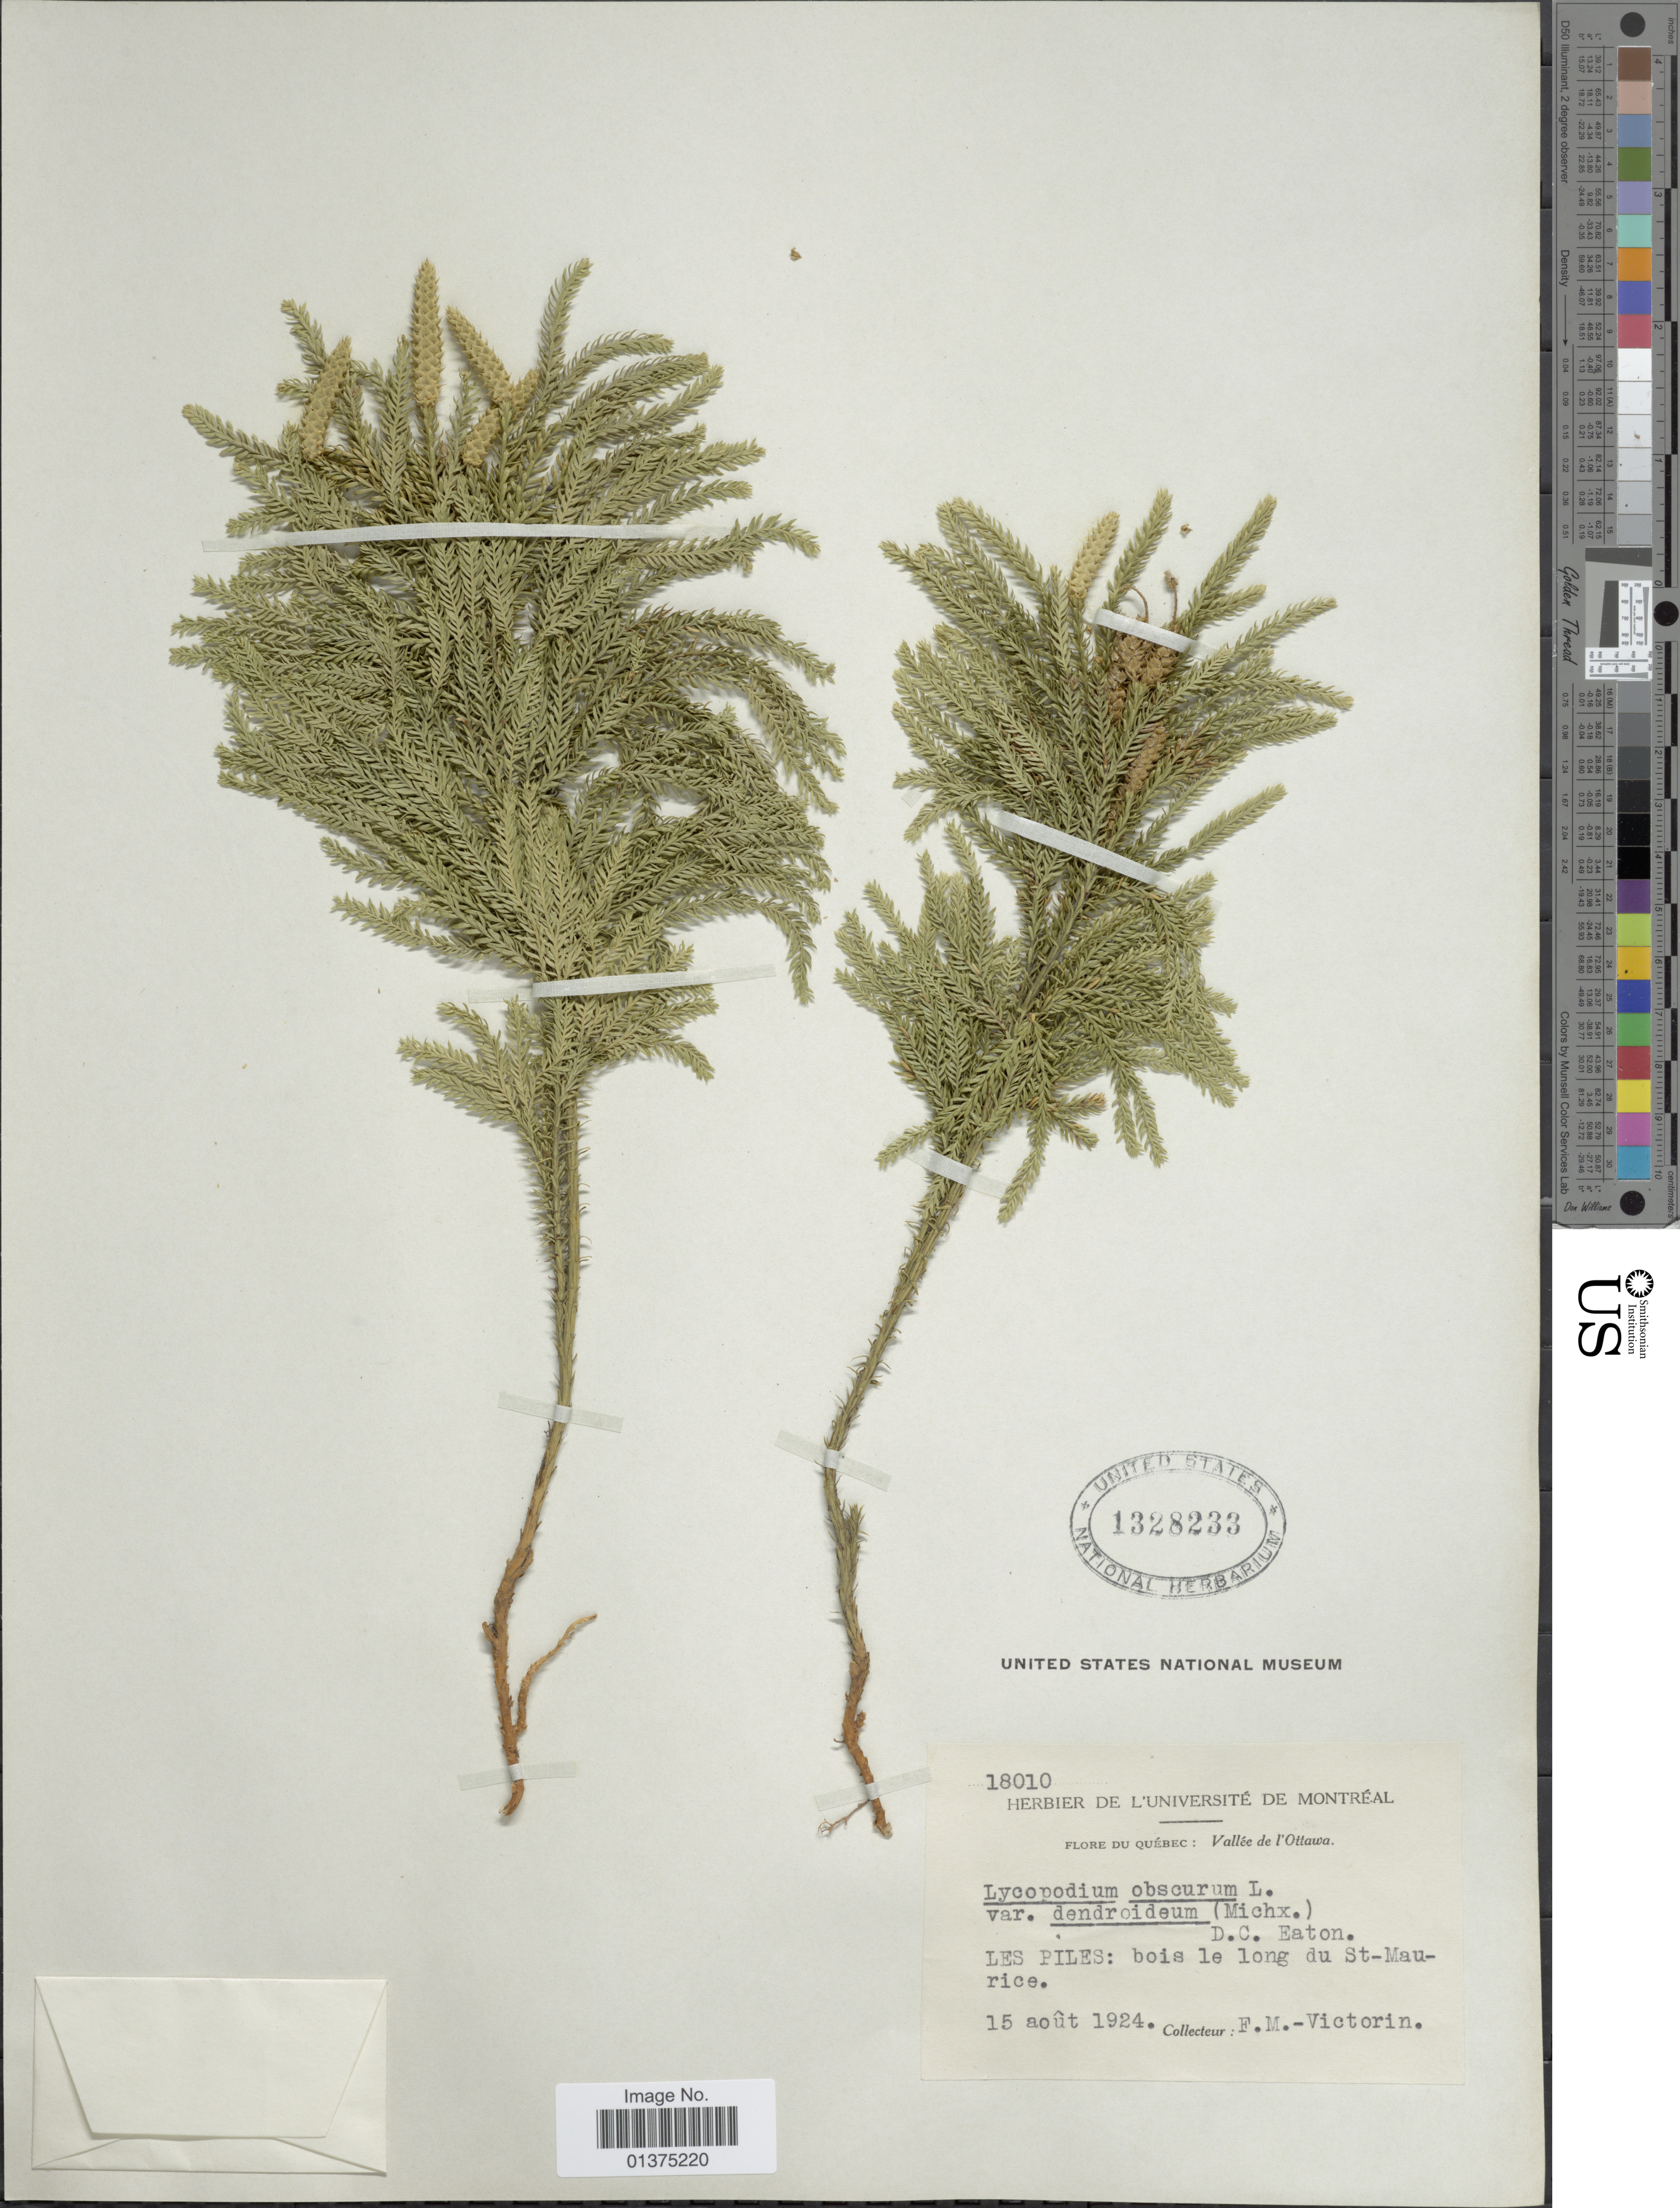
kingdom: Plantae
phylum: Tracheophyta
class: Lycopodiopsida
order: Lycopodiales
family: Lycopodiaceae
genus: Dendrolycopodium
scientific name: Dendrolycopodium dendroideum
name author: (Michx.) A. Haines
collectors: B. Victorin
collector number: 18010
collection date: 1924-08-15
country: Canada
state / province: Quebec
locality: Vallée de l'Ottawa, Les Piles: bois le long du St-Maurice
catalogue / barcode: US 1328233